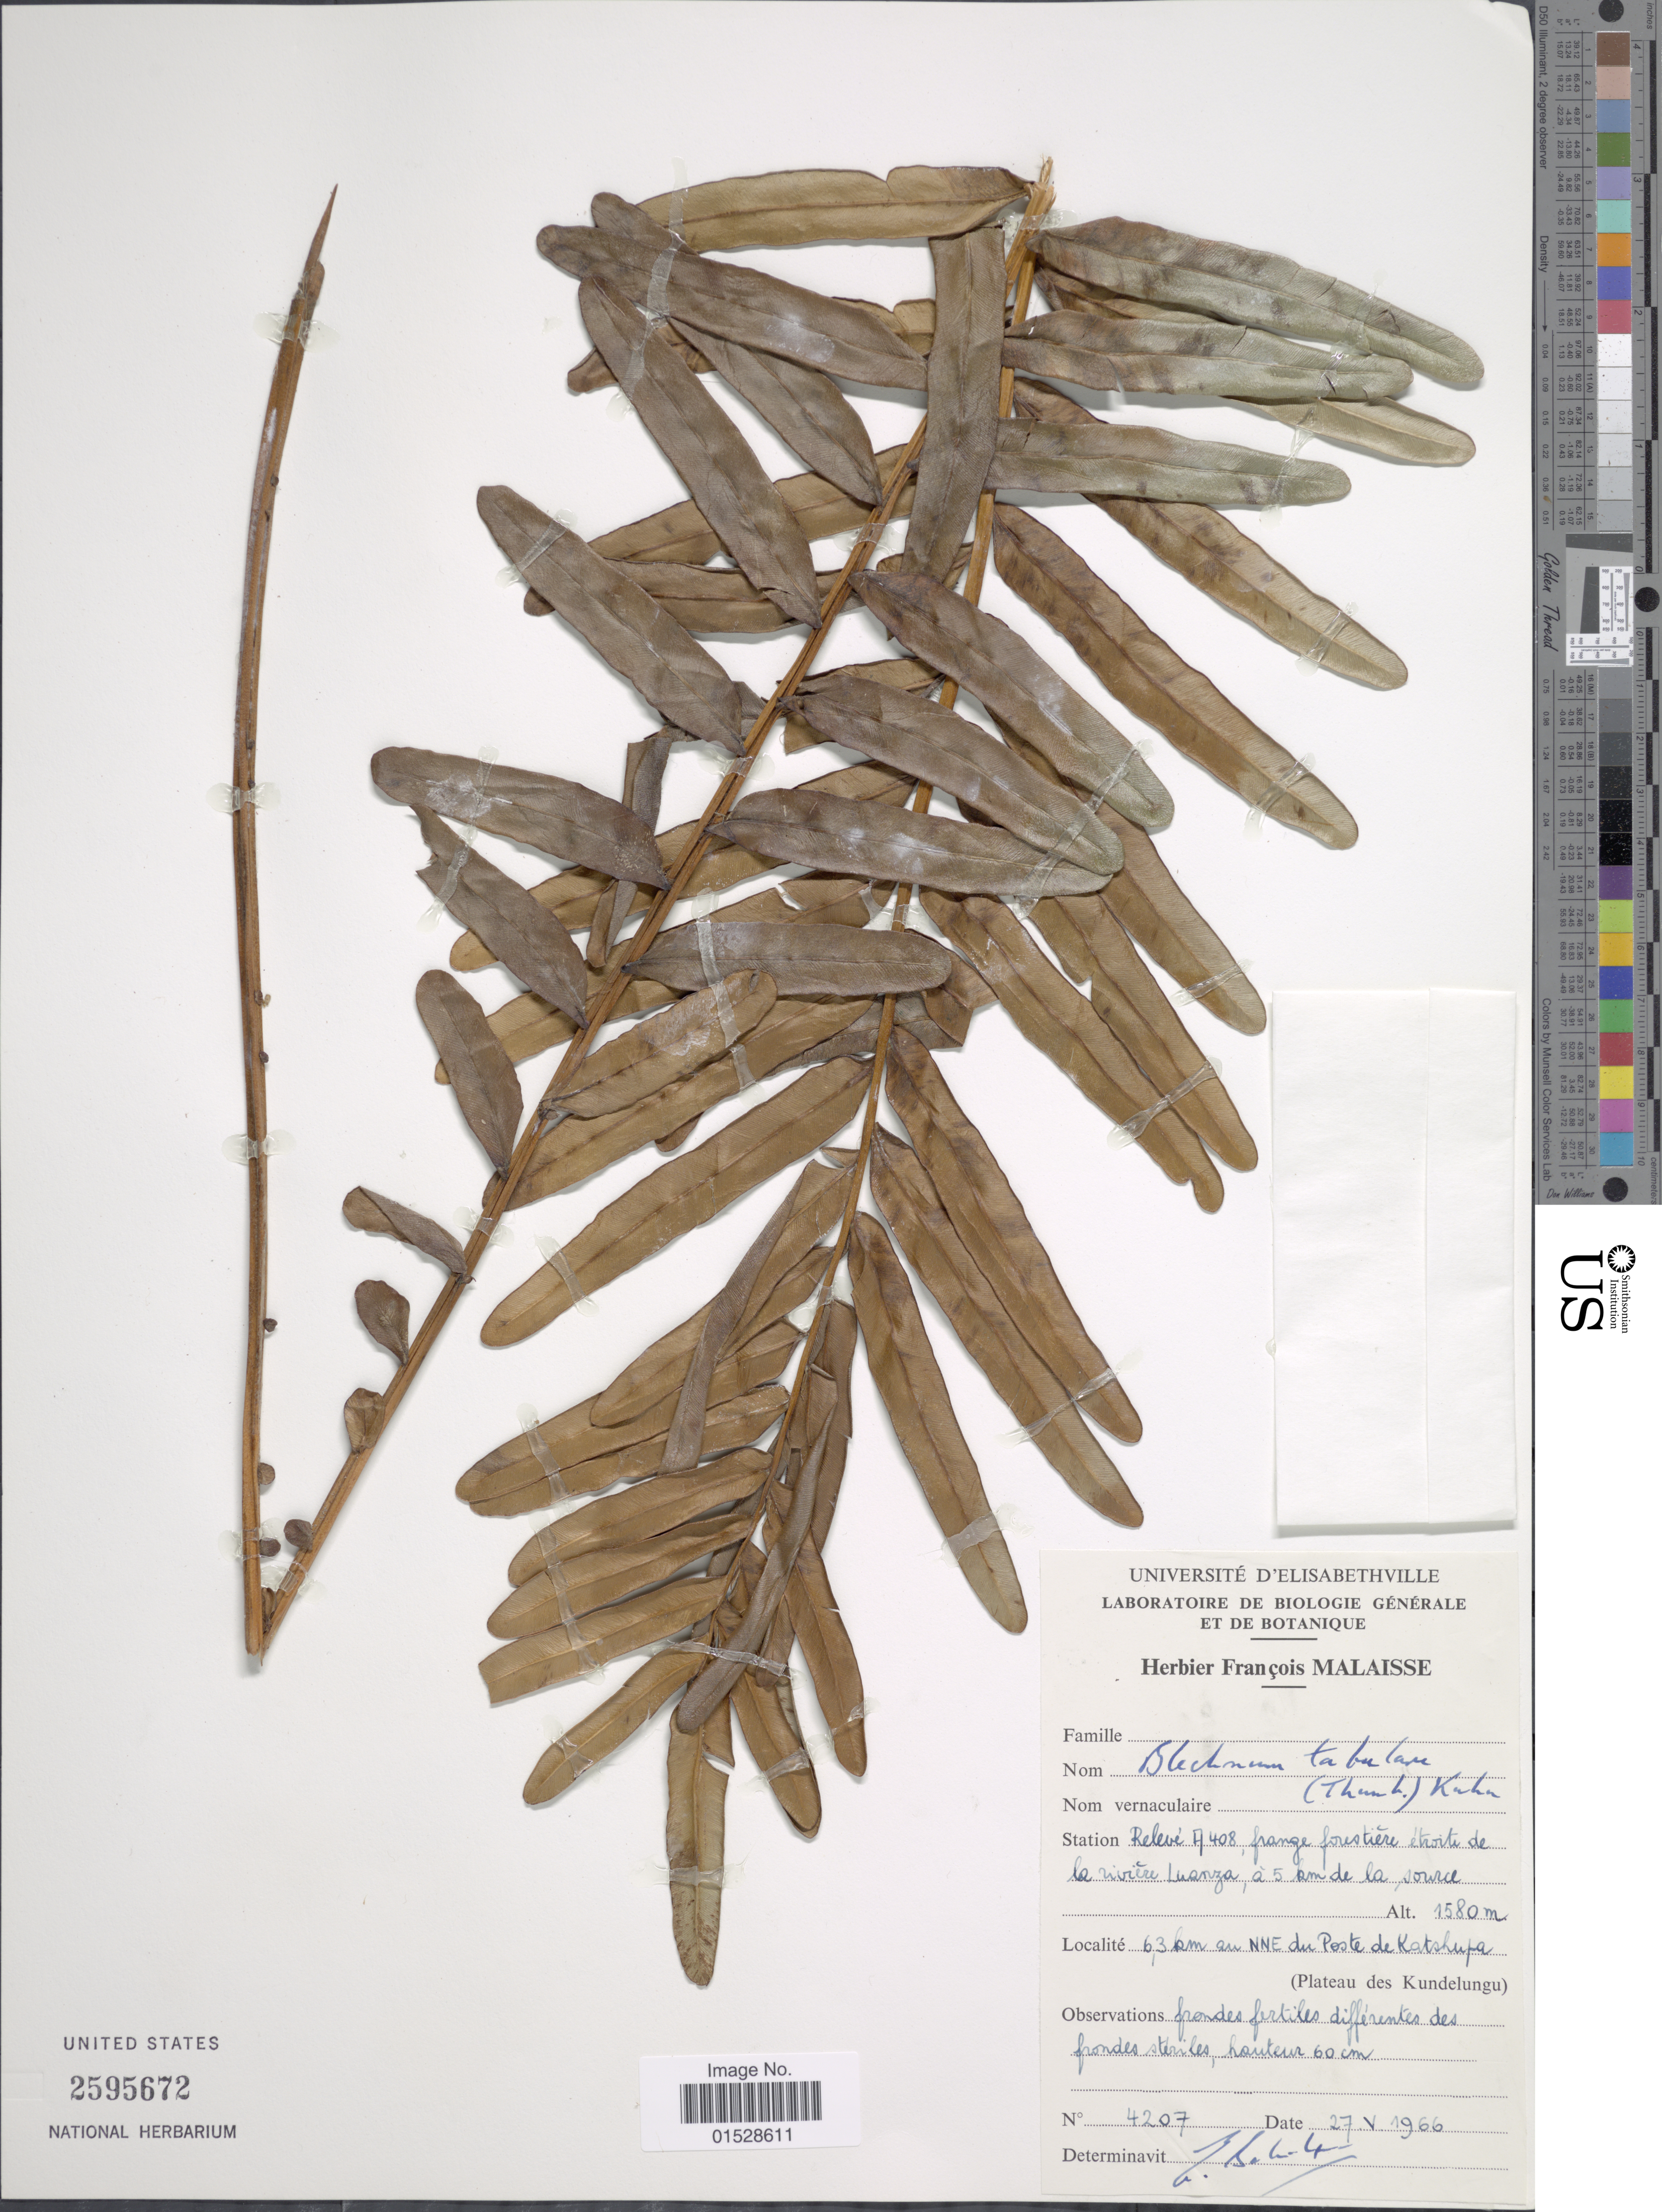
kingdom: Plantae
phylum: Tracheophyta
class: Polypodiopsida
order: Polypodiales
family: Blechnaceae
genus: Blechnum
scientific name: Blechnum tabulare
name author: (Thunb.) Kuhn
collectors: ex herb. François Malaisse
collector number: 4207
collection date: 1966-05-27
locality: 6,3 km au NNE du Poste de Katshufa, Plateau des Kundelungu [interpreted]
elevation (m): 1580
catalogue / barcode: US 2595672